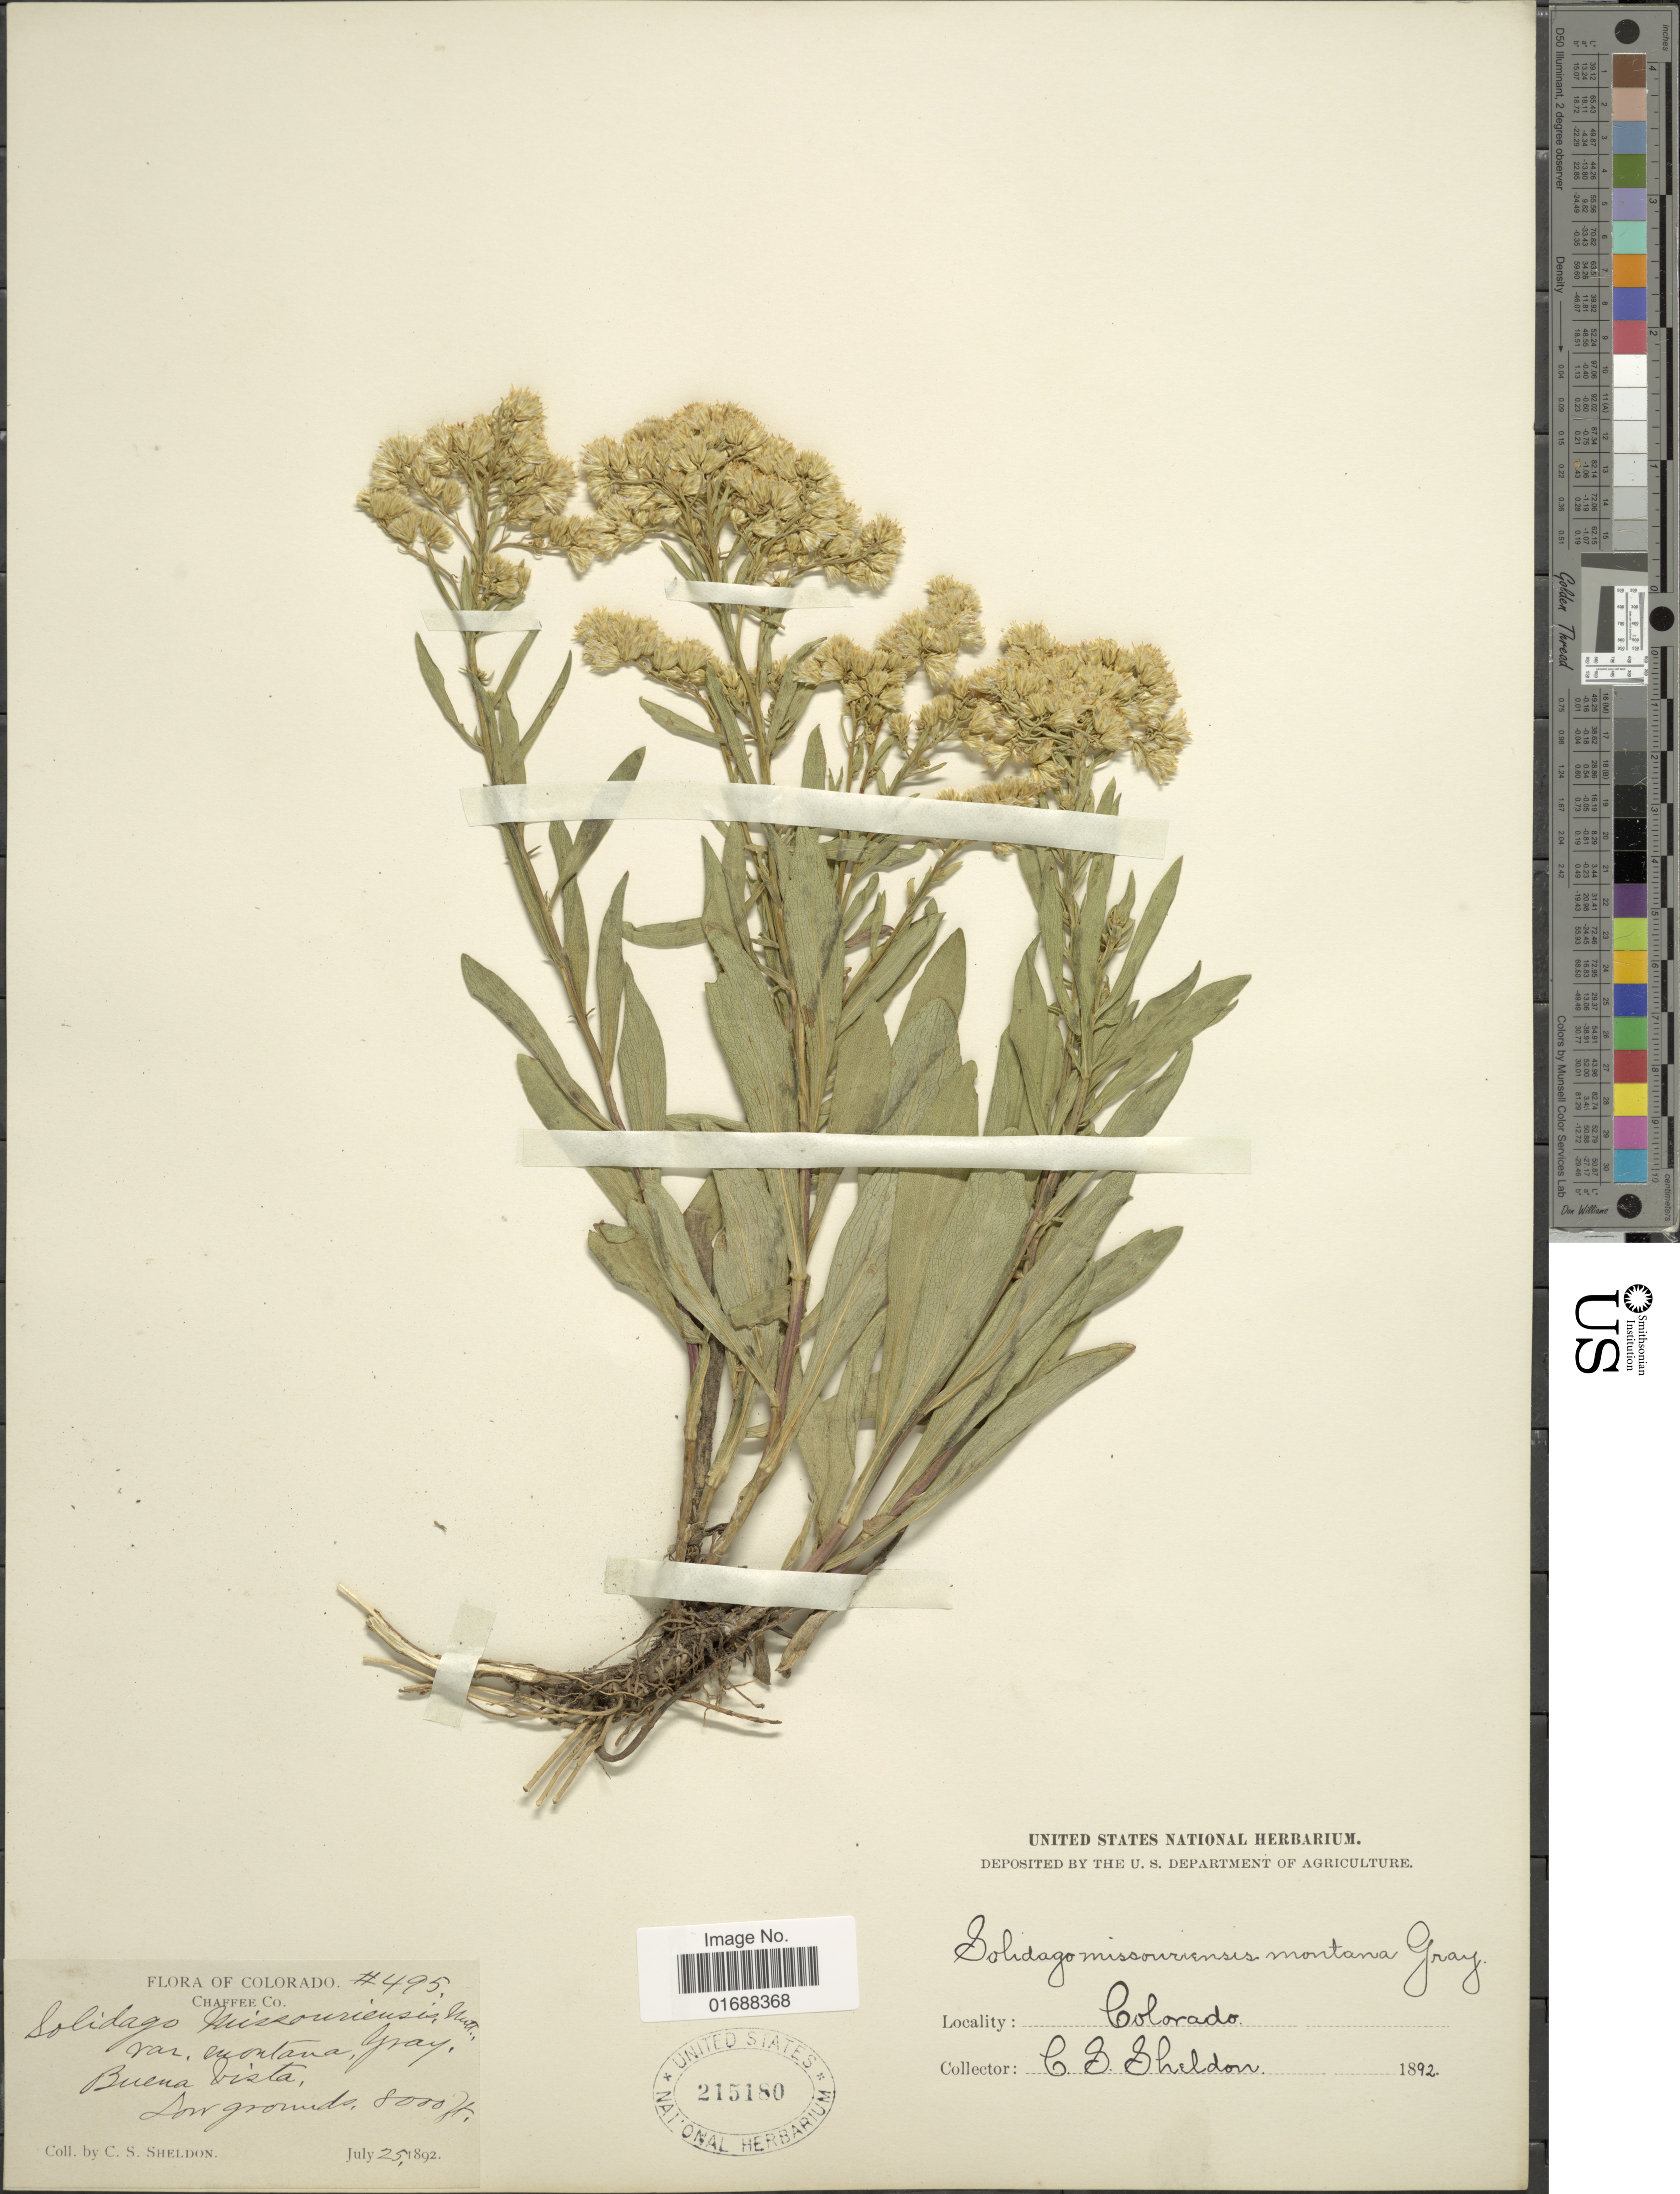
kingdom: Plantae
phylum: Tracheophyta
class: Magnoliopsida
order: Asterales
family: Asteraceae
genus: Solidago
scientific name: Solidago missouriensis var. missouriensis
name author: Nutt.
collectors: C. S. Sheldon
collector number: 495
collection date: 1892-07-25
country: United States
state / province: Colorado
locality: Chaffee Co. Buena Vista.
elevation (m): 2438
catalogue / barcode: US 215180